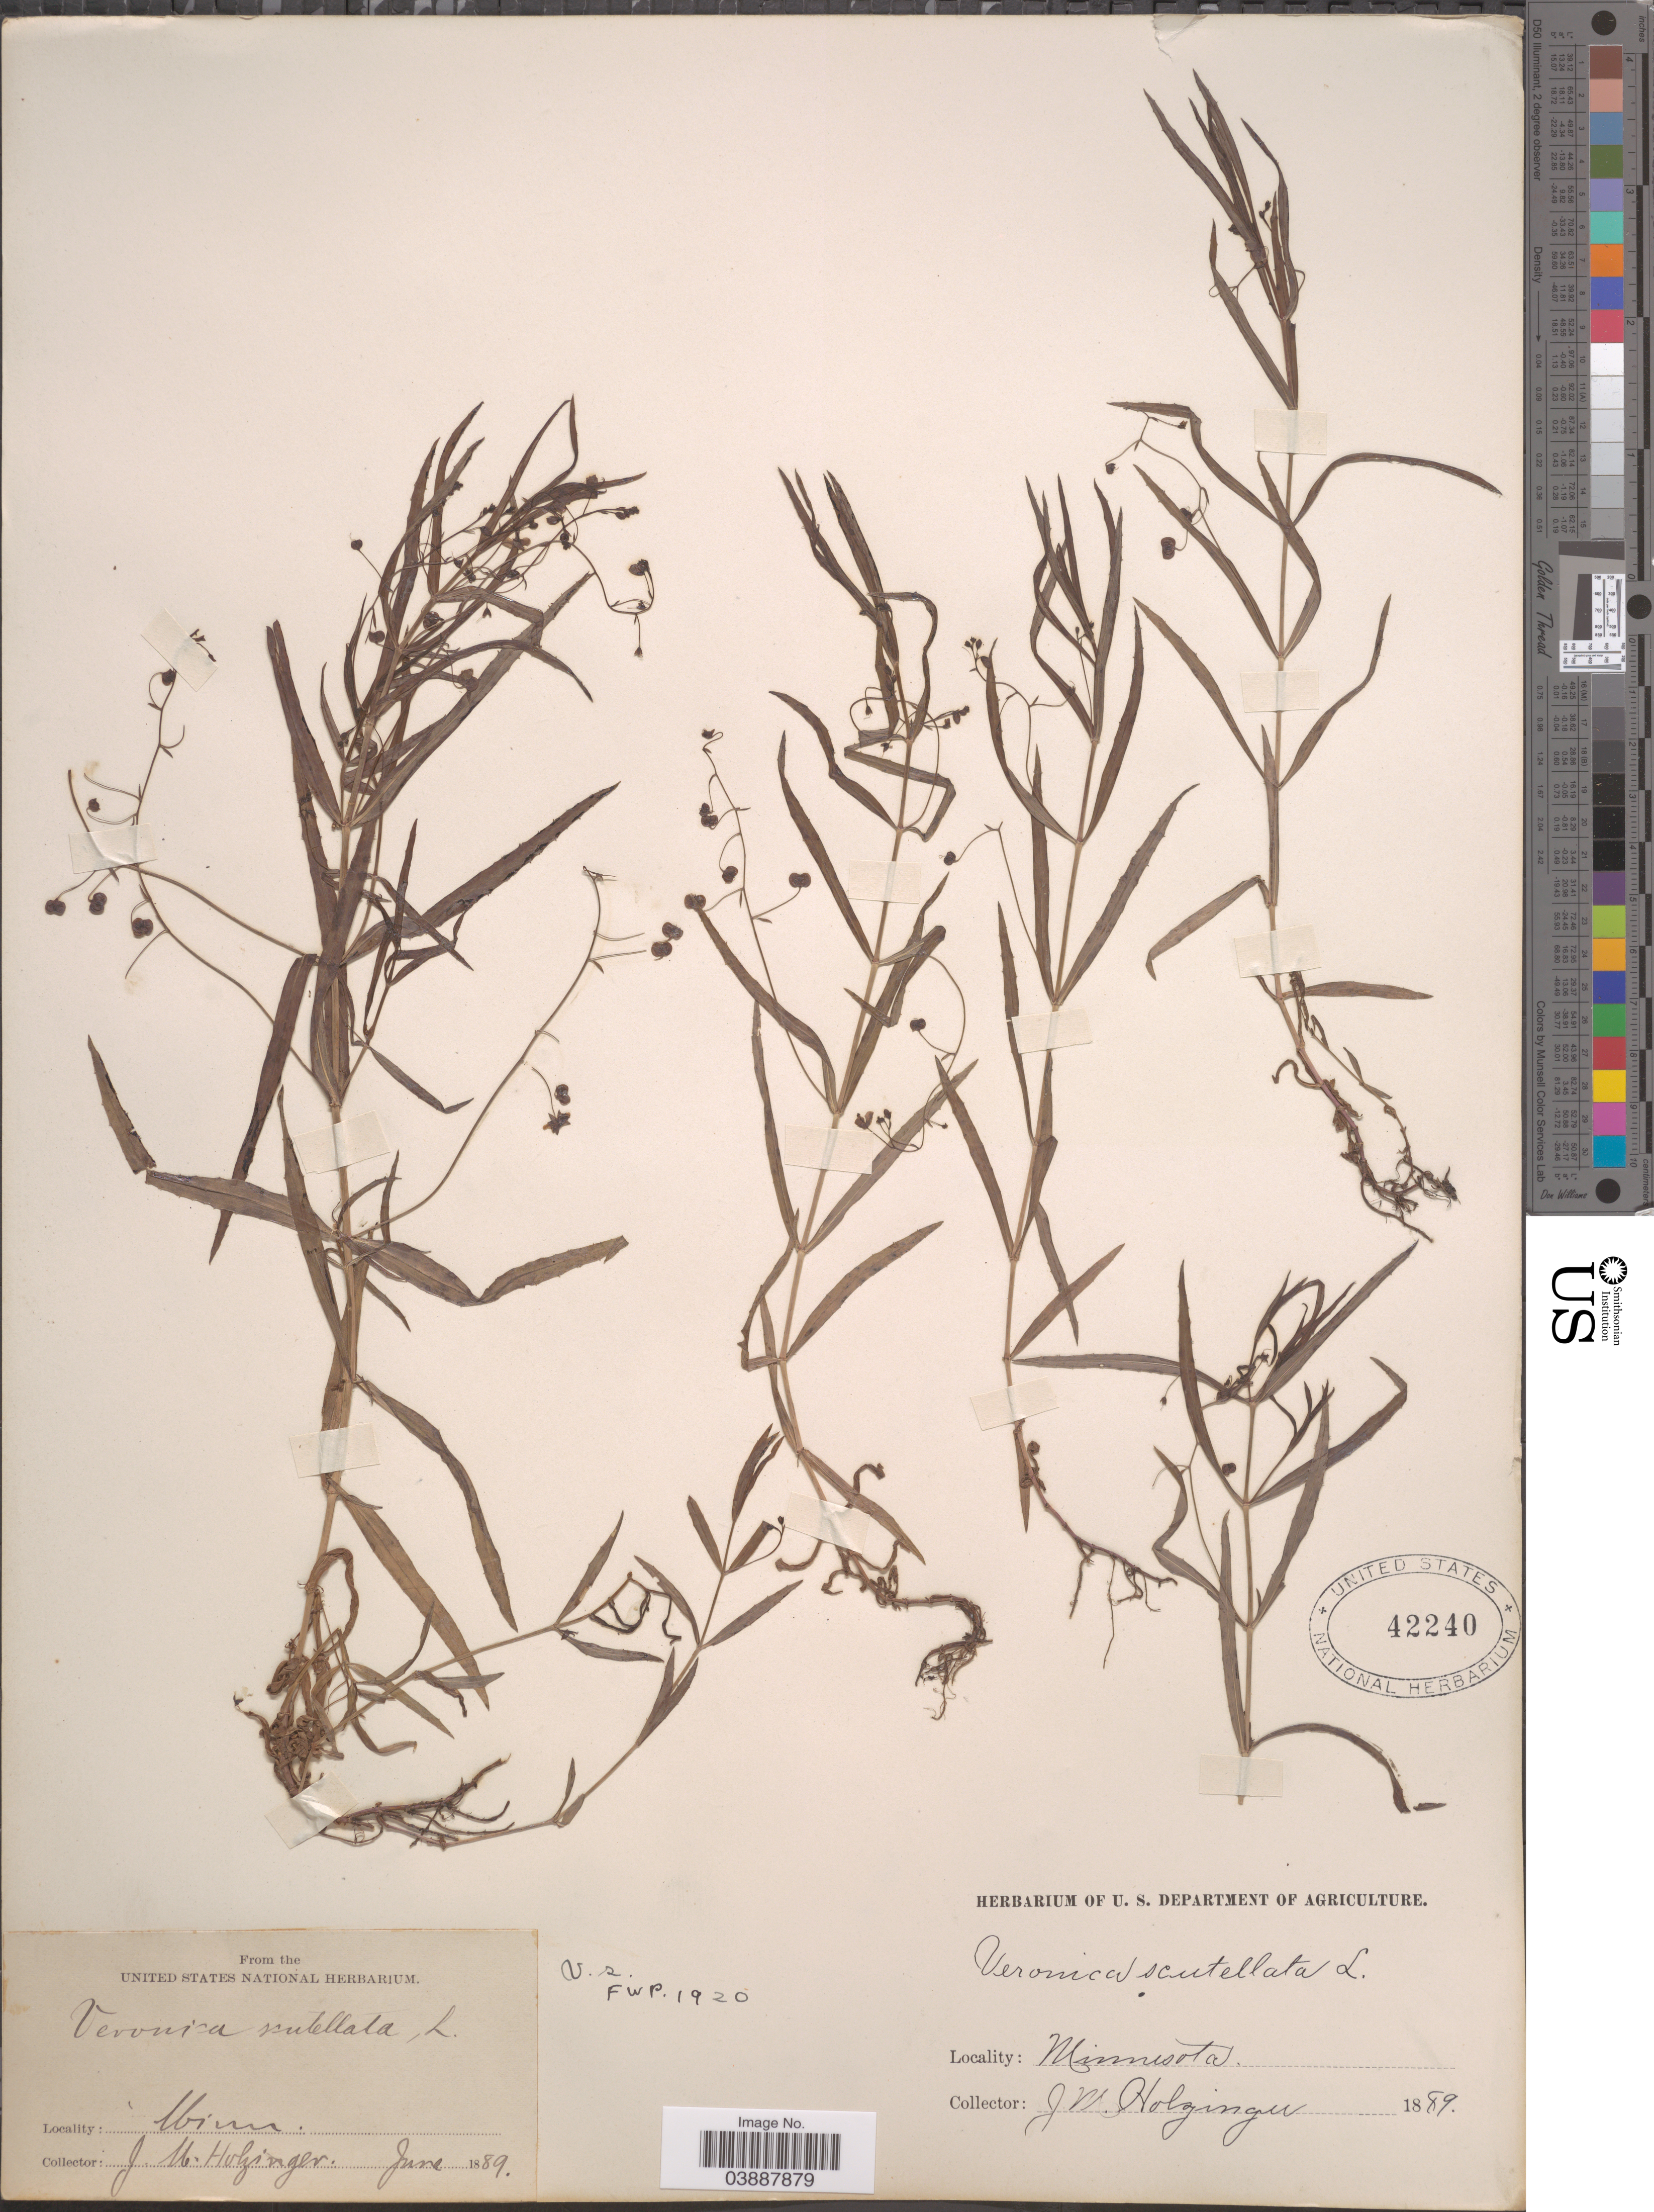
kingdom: Plantae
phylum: Tracheophyta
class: Magnoliopsida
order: Lamiales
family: Plantaginaceae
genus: Veronica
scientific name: Veronica scutellata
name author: L.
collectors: J. M. Holzinger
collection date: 1889-06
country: United States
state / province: Minnesota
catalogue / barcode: US 42240